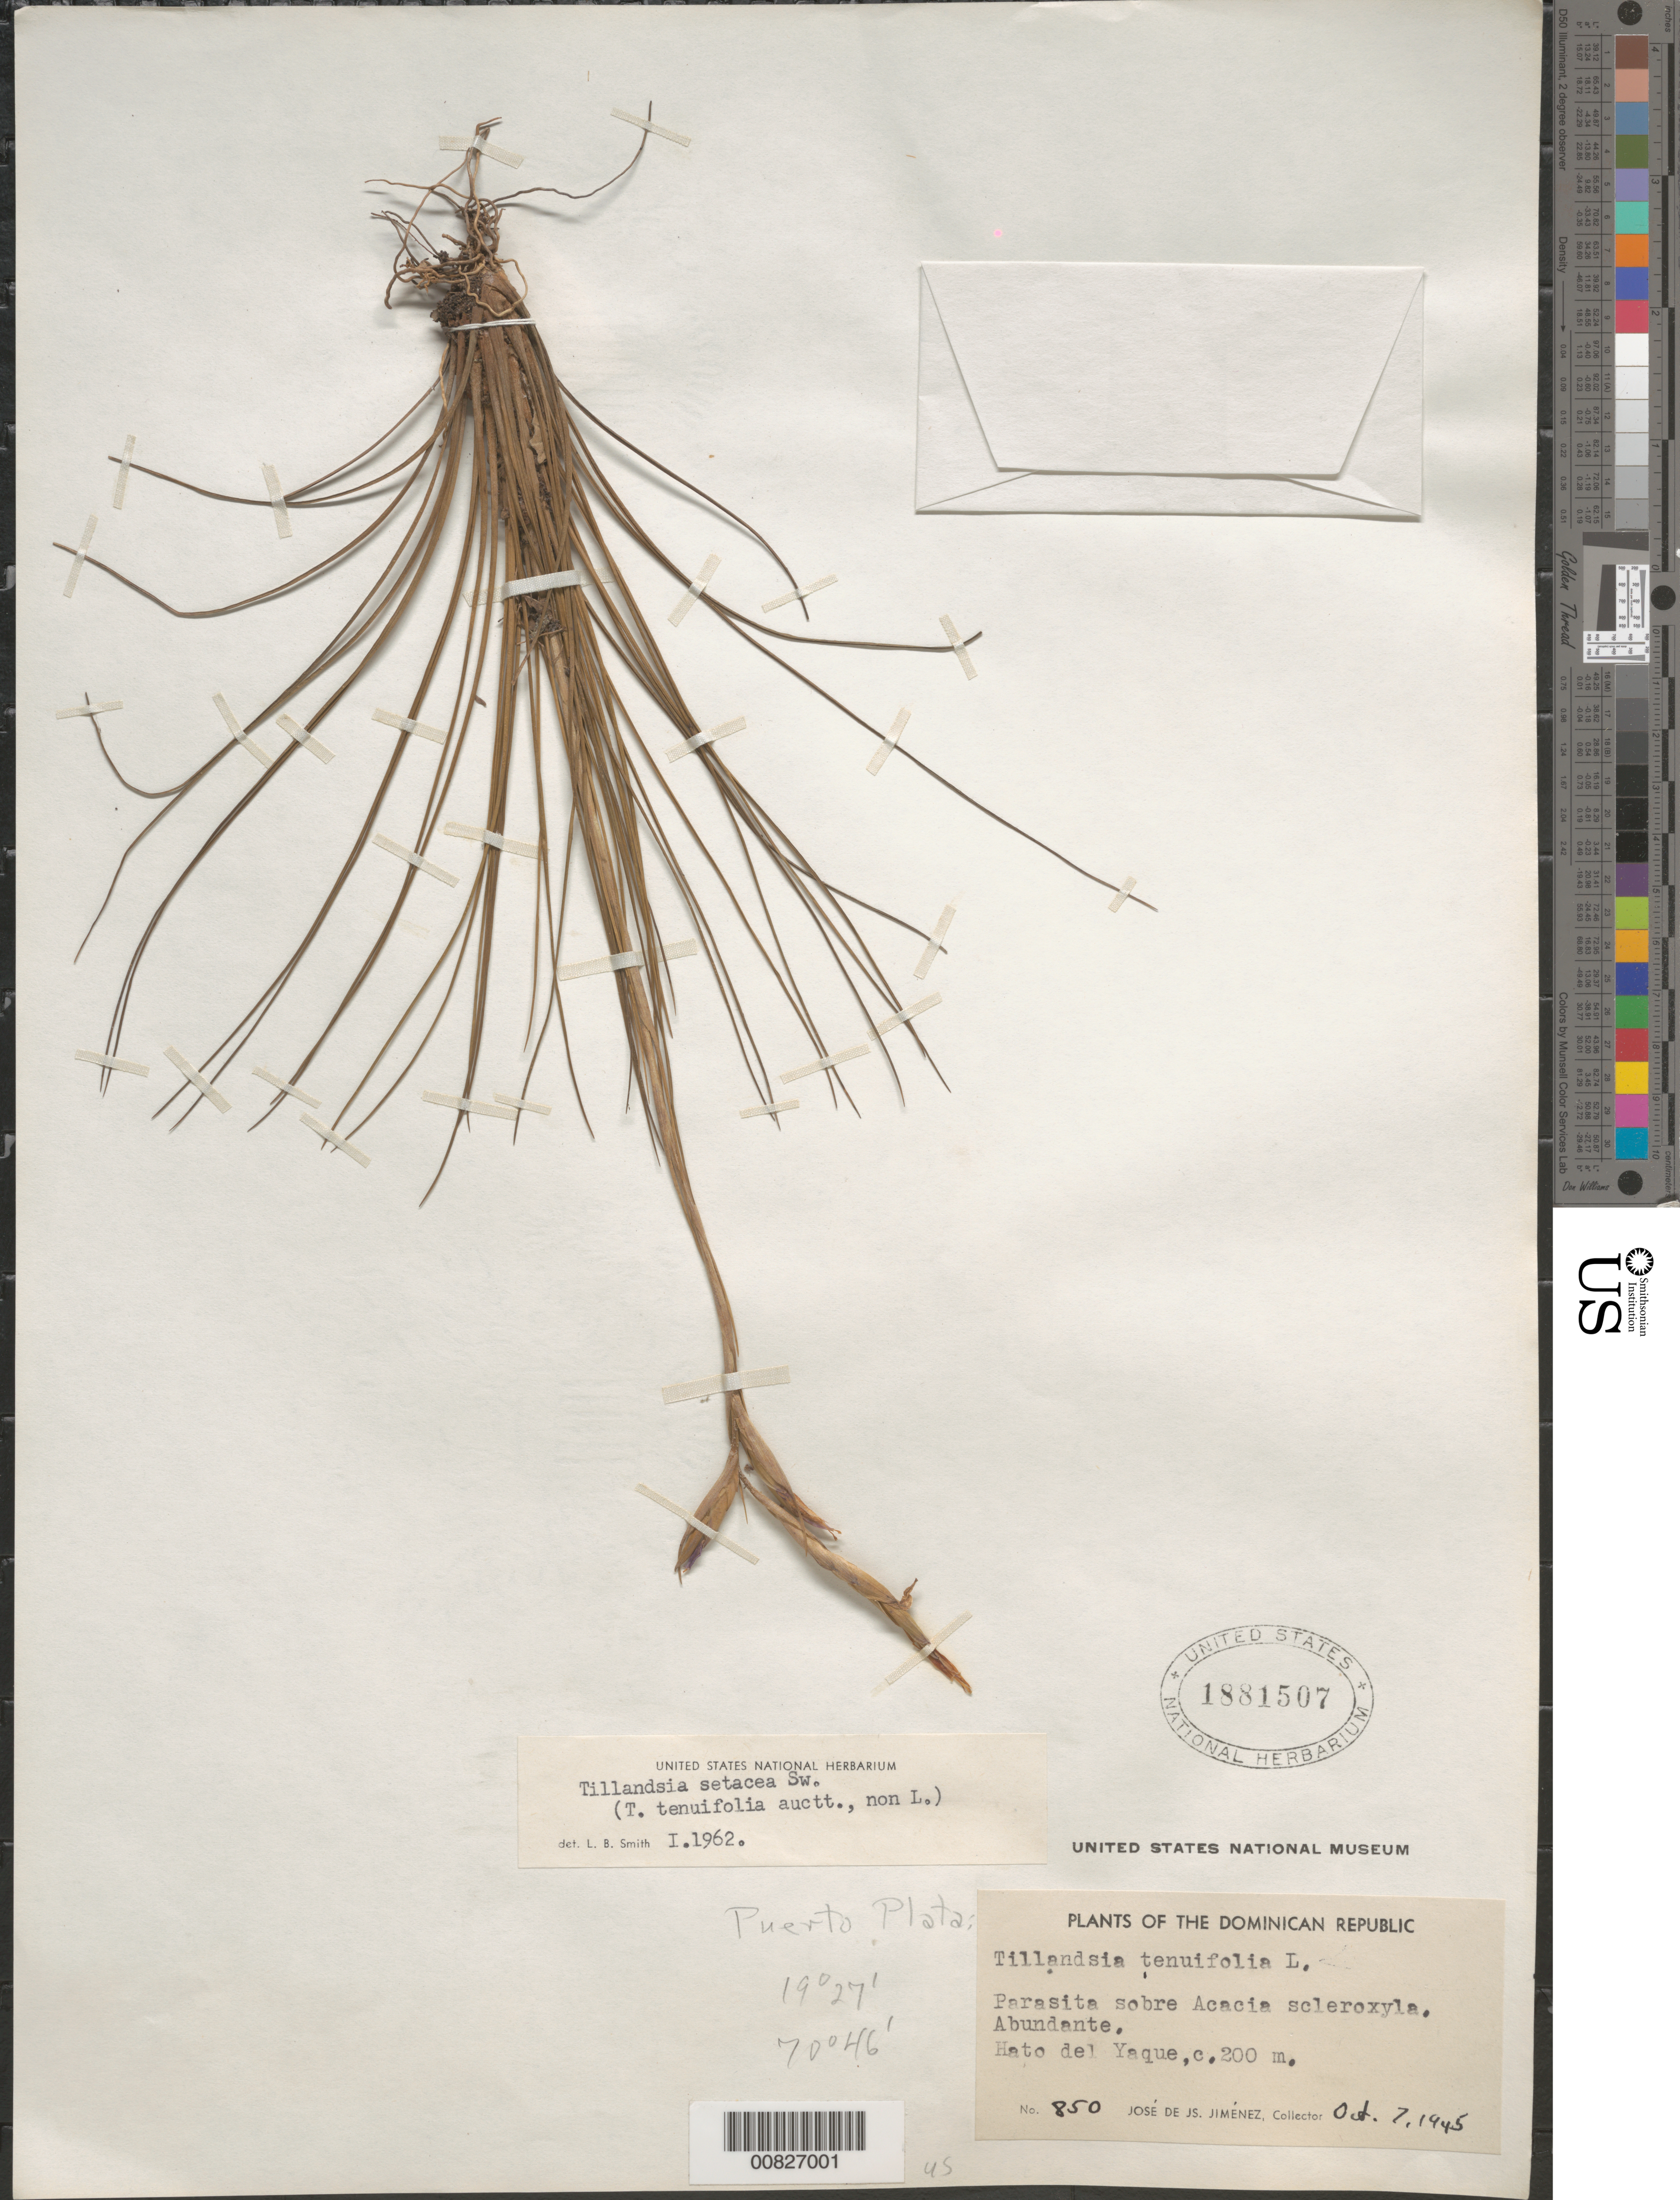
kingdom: Plantae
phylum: Tracheophyta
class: Liliopsida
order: Poales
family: Bromeliaceae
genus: Tillandsia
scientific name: Tillandsia setacea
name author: Sw.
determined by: Smith, Lyman B., (US), NMNH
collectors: J. J. Jiménez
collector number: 850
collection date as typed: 07 Oct 1945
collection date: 1945-10-07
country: Dominican Republic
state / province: Puerto Plata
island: Hispaniola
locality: Hato del Yaque.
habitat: Sobre Acacia scleroxyla.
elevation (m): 200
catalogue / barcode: US 1881507